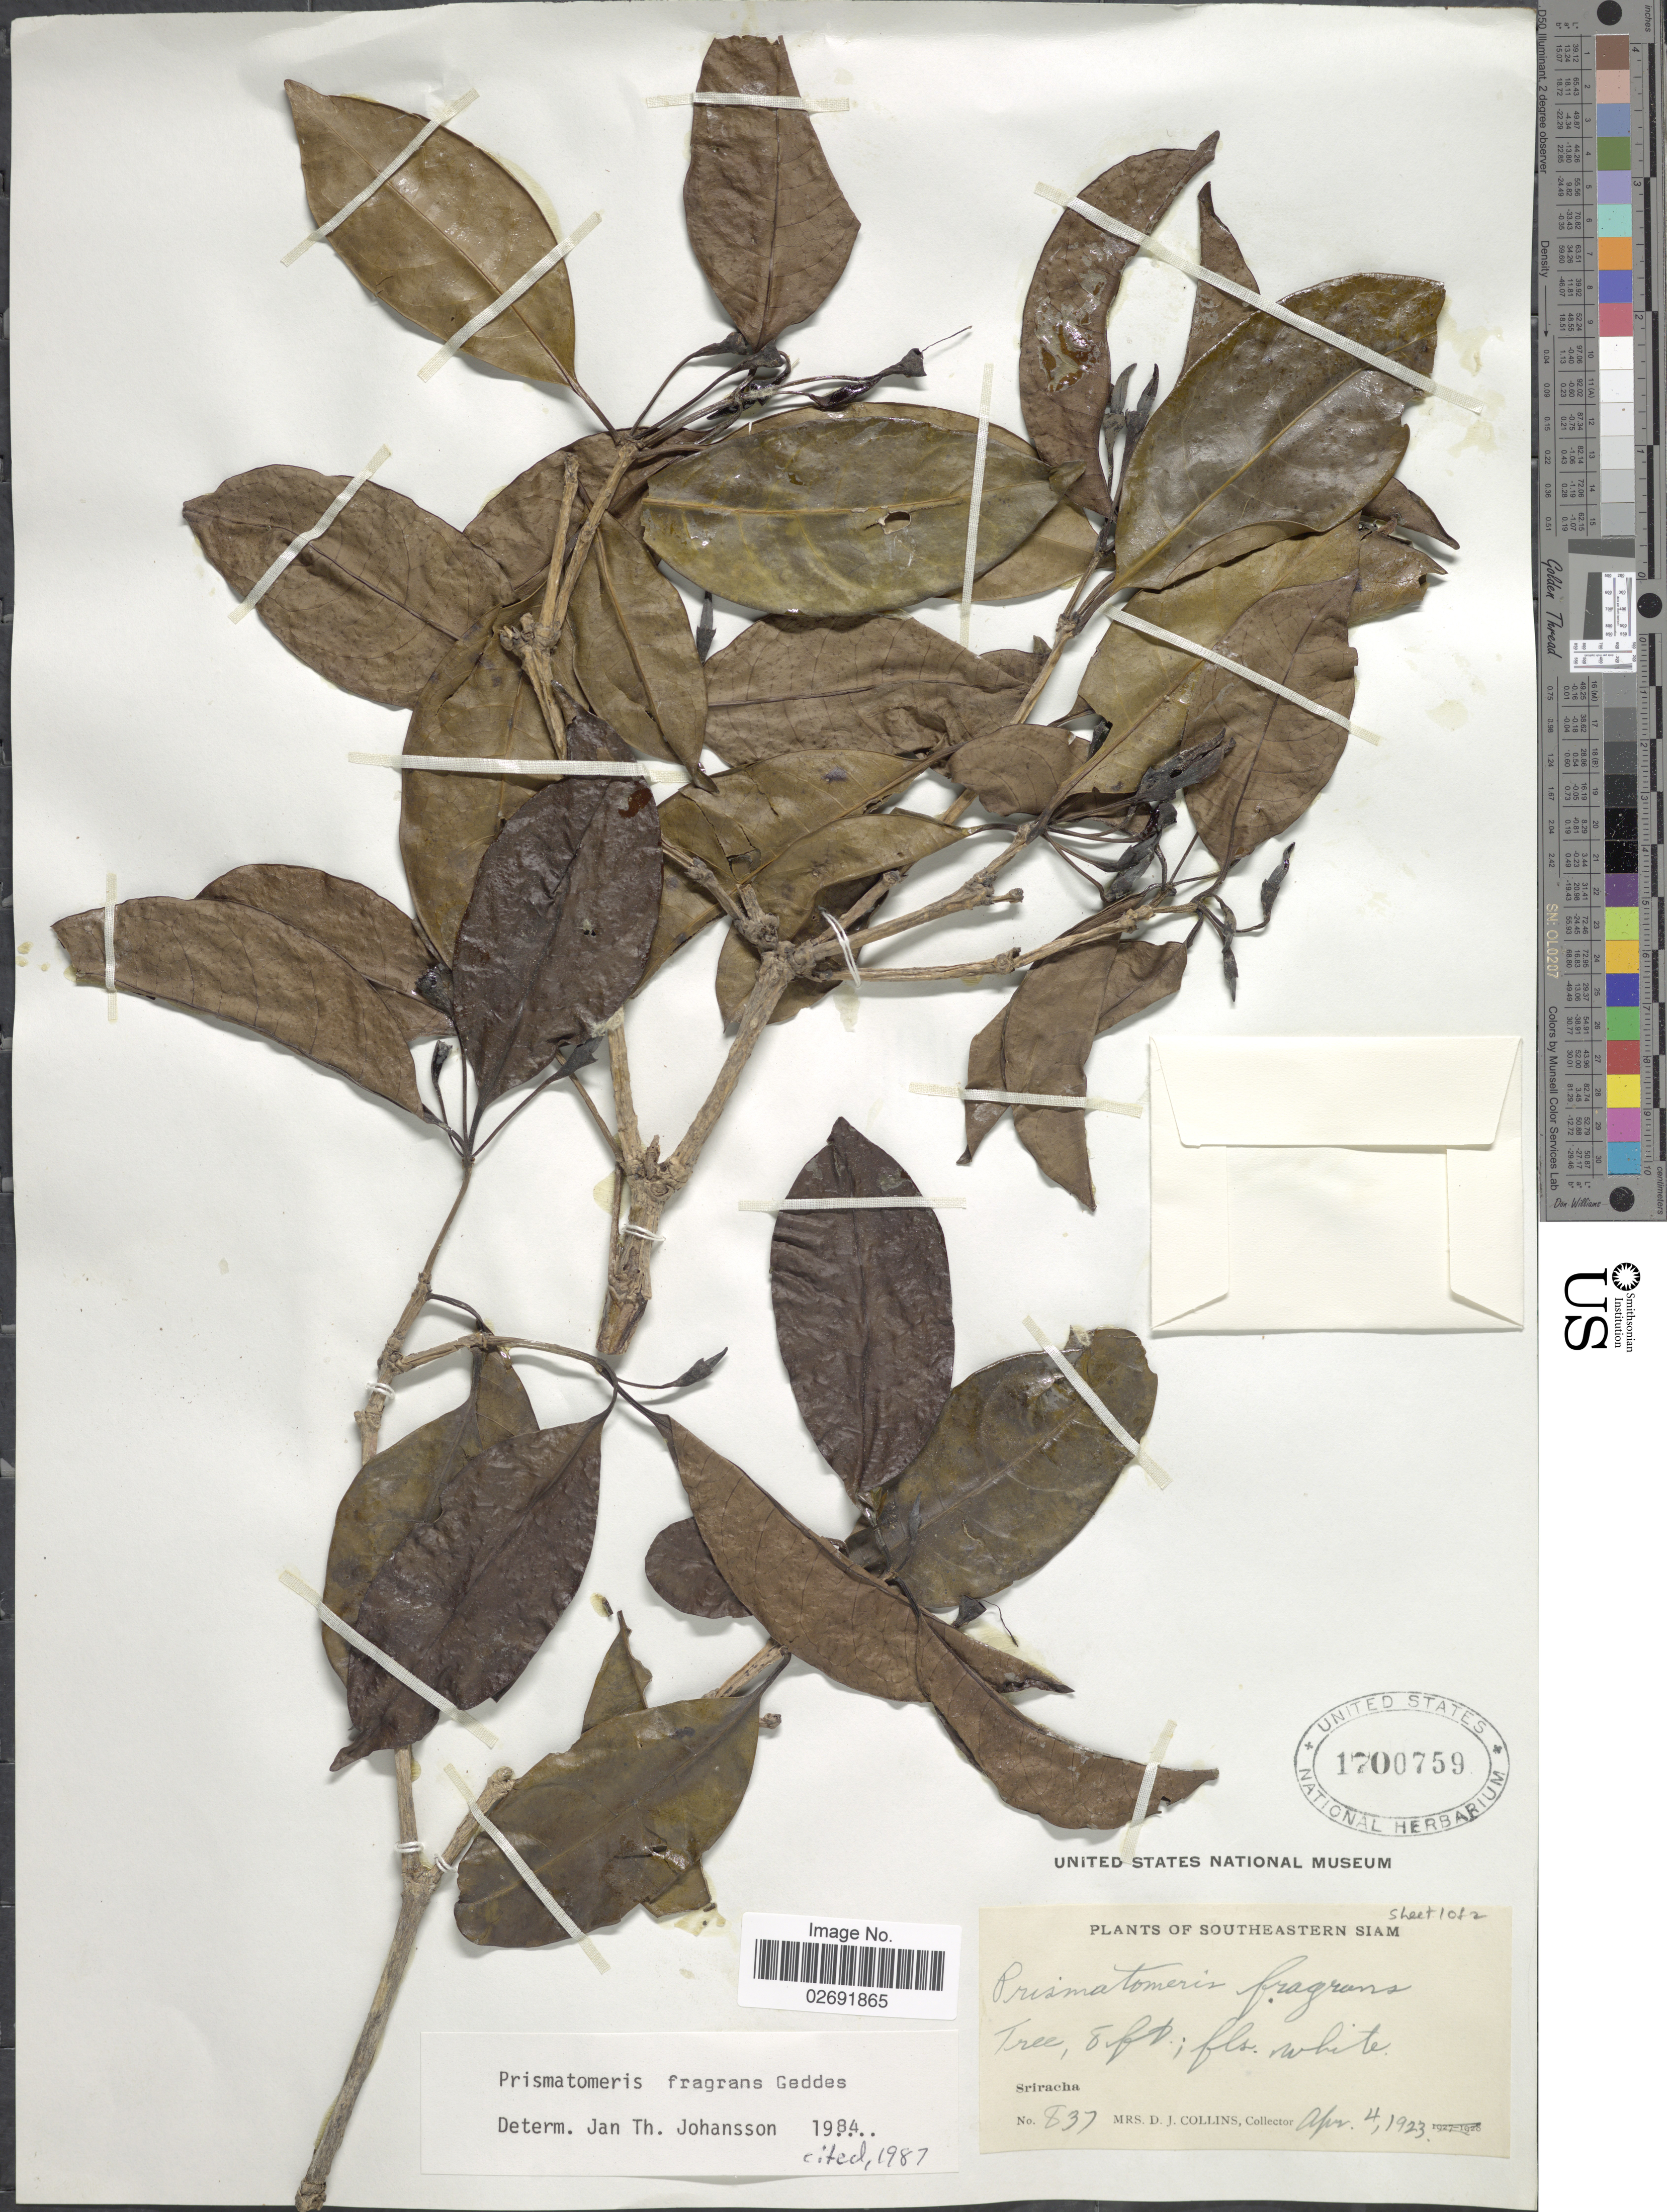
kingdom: Plantae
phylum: Tracheophyta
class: Magnoliopsida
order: Gentianales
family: Rubiaceae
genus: Prismatomeris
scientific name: Prismatomeris fragrans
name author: Geddes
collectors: Mrs. D. J. Collins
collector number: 837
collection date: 1923-04-04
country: Thailand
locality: Southeastern Siam, Sriracha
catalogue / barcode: US 1700759